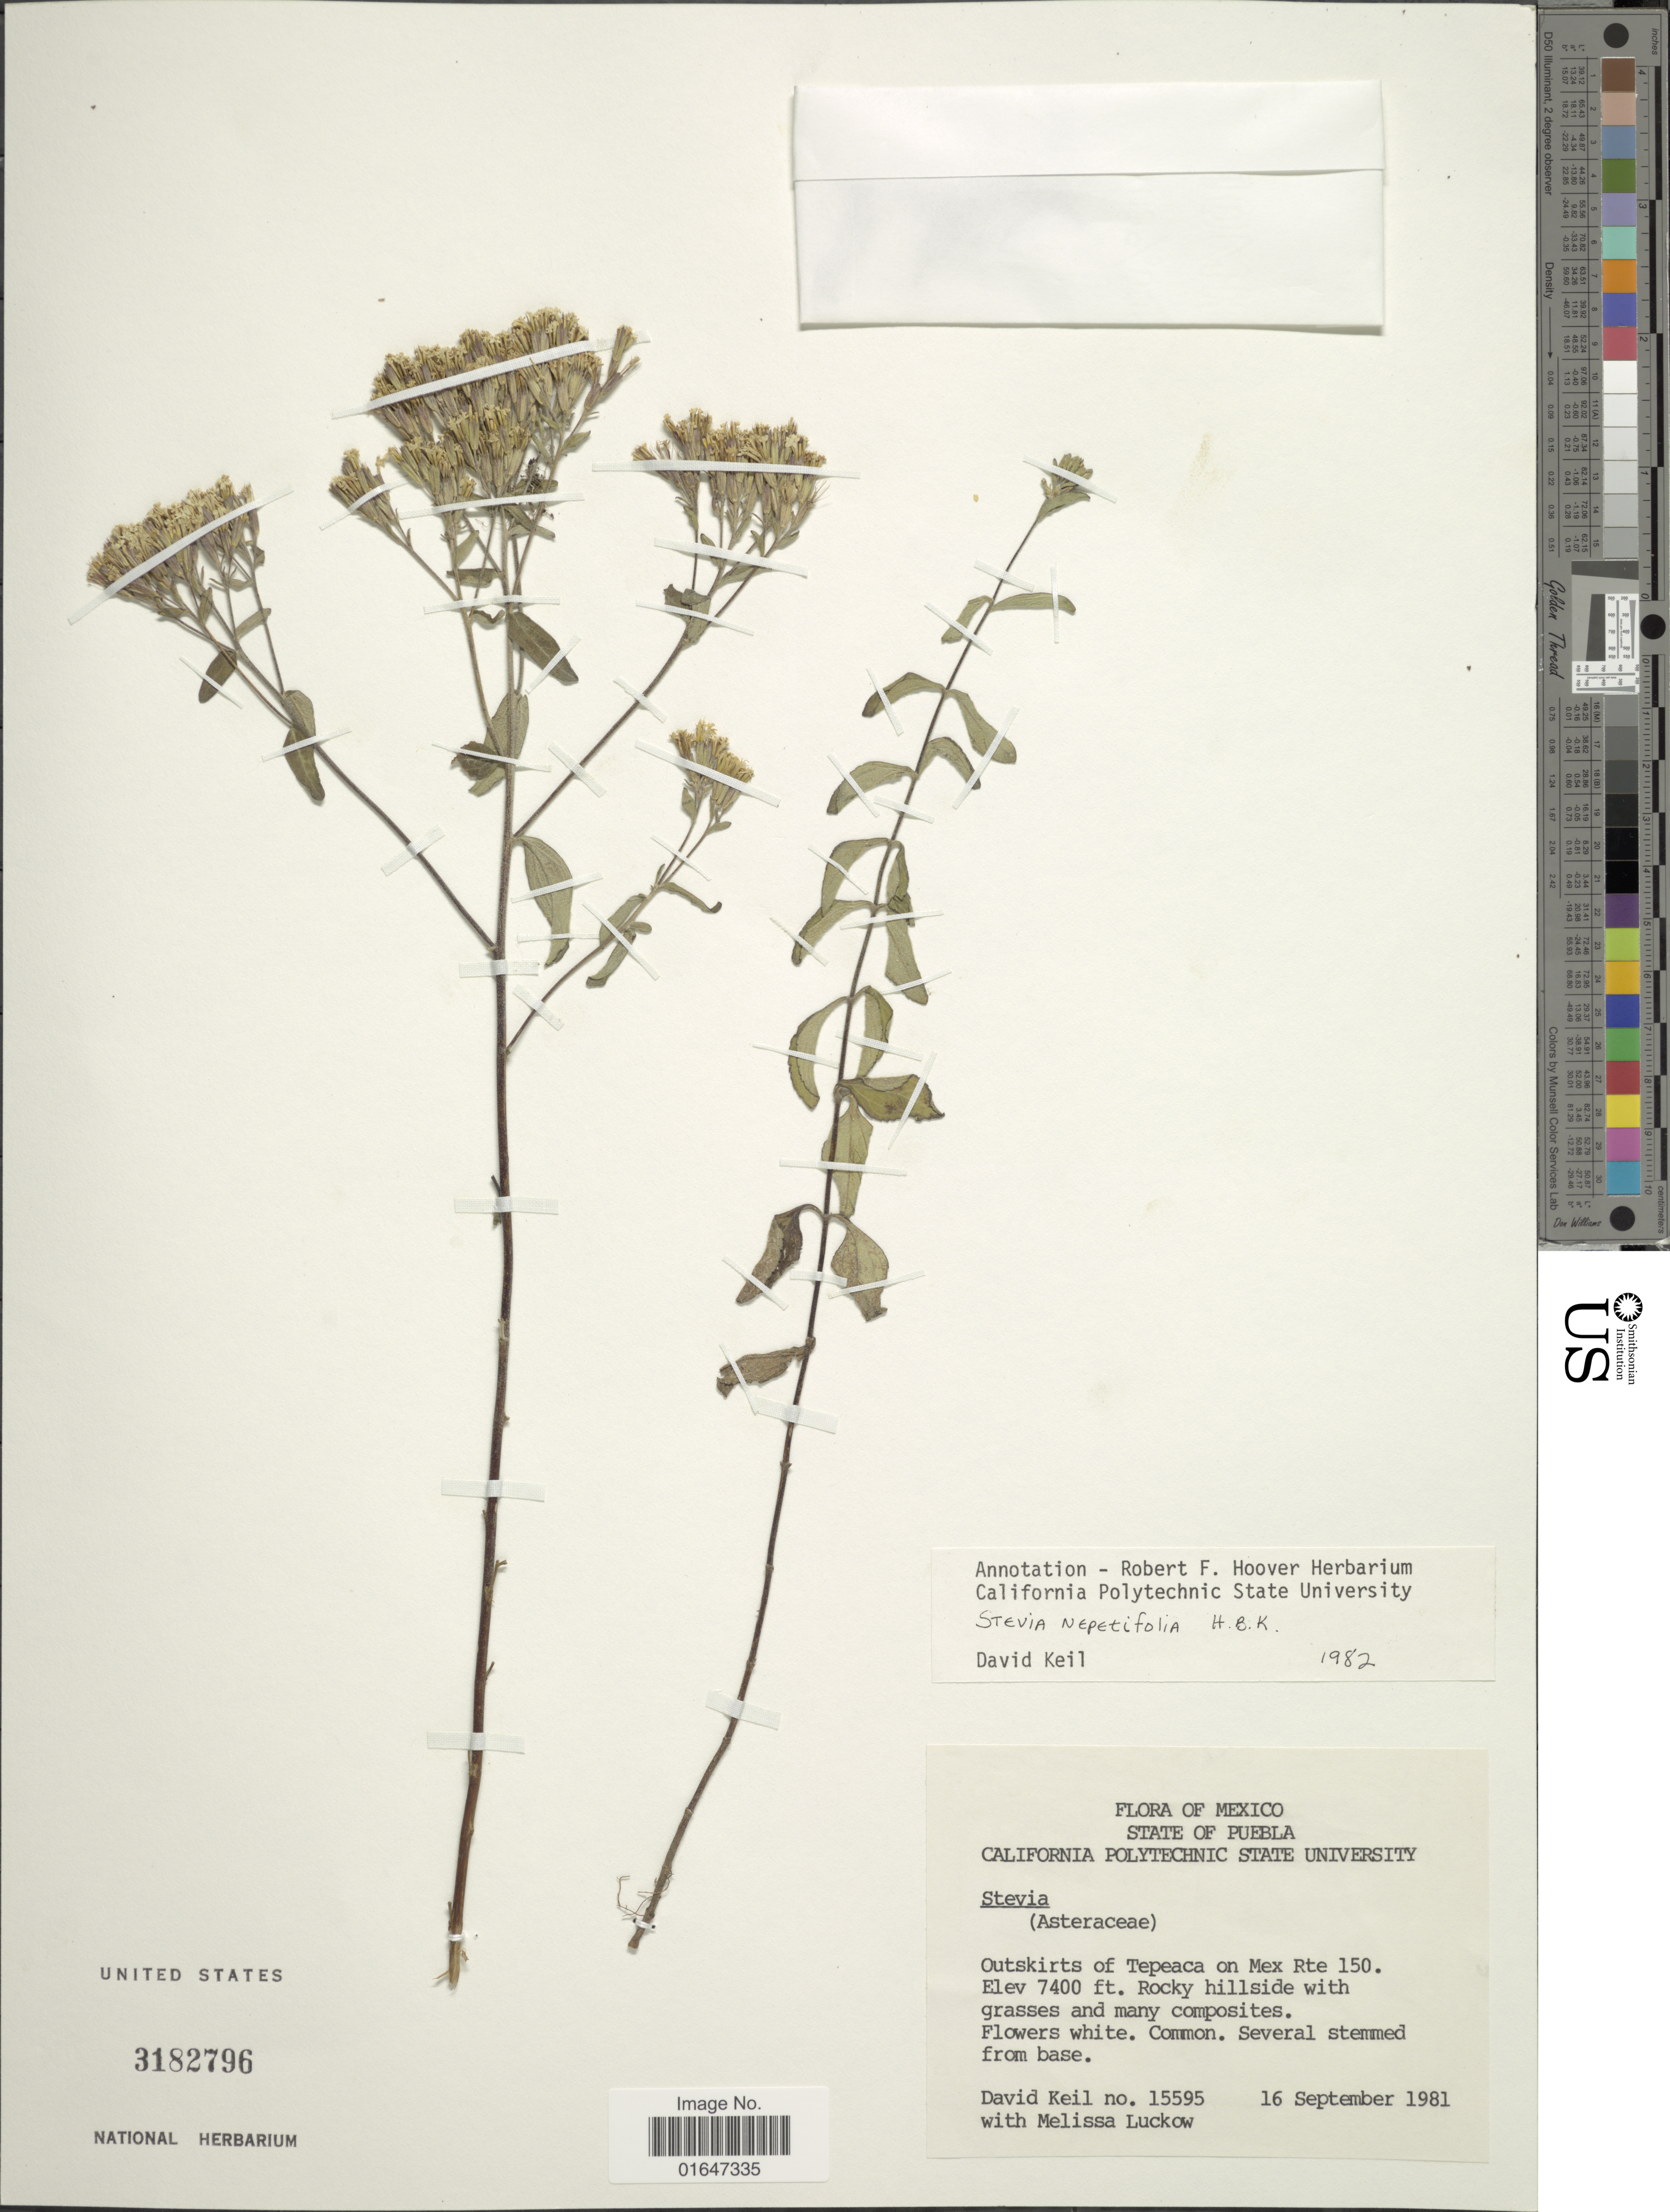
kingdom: Plantae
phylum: Tracheophyta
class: Magnoliopsida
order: Asterales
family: Asteraceae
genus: Stevia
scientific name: Stevia suaveolens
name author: Lag.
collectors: D. J. Keil & M. A. Luckow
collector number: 15595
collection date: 1981-09-16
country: Mexico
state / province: Puebla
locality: Outskirts of Tepeaca on Mex Rte 150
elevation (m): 2256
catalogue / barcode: US 3182796